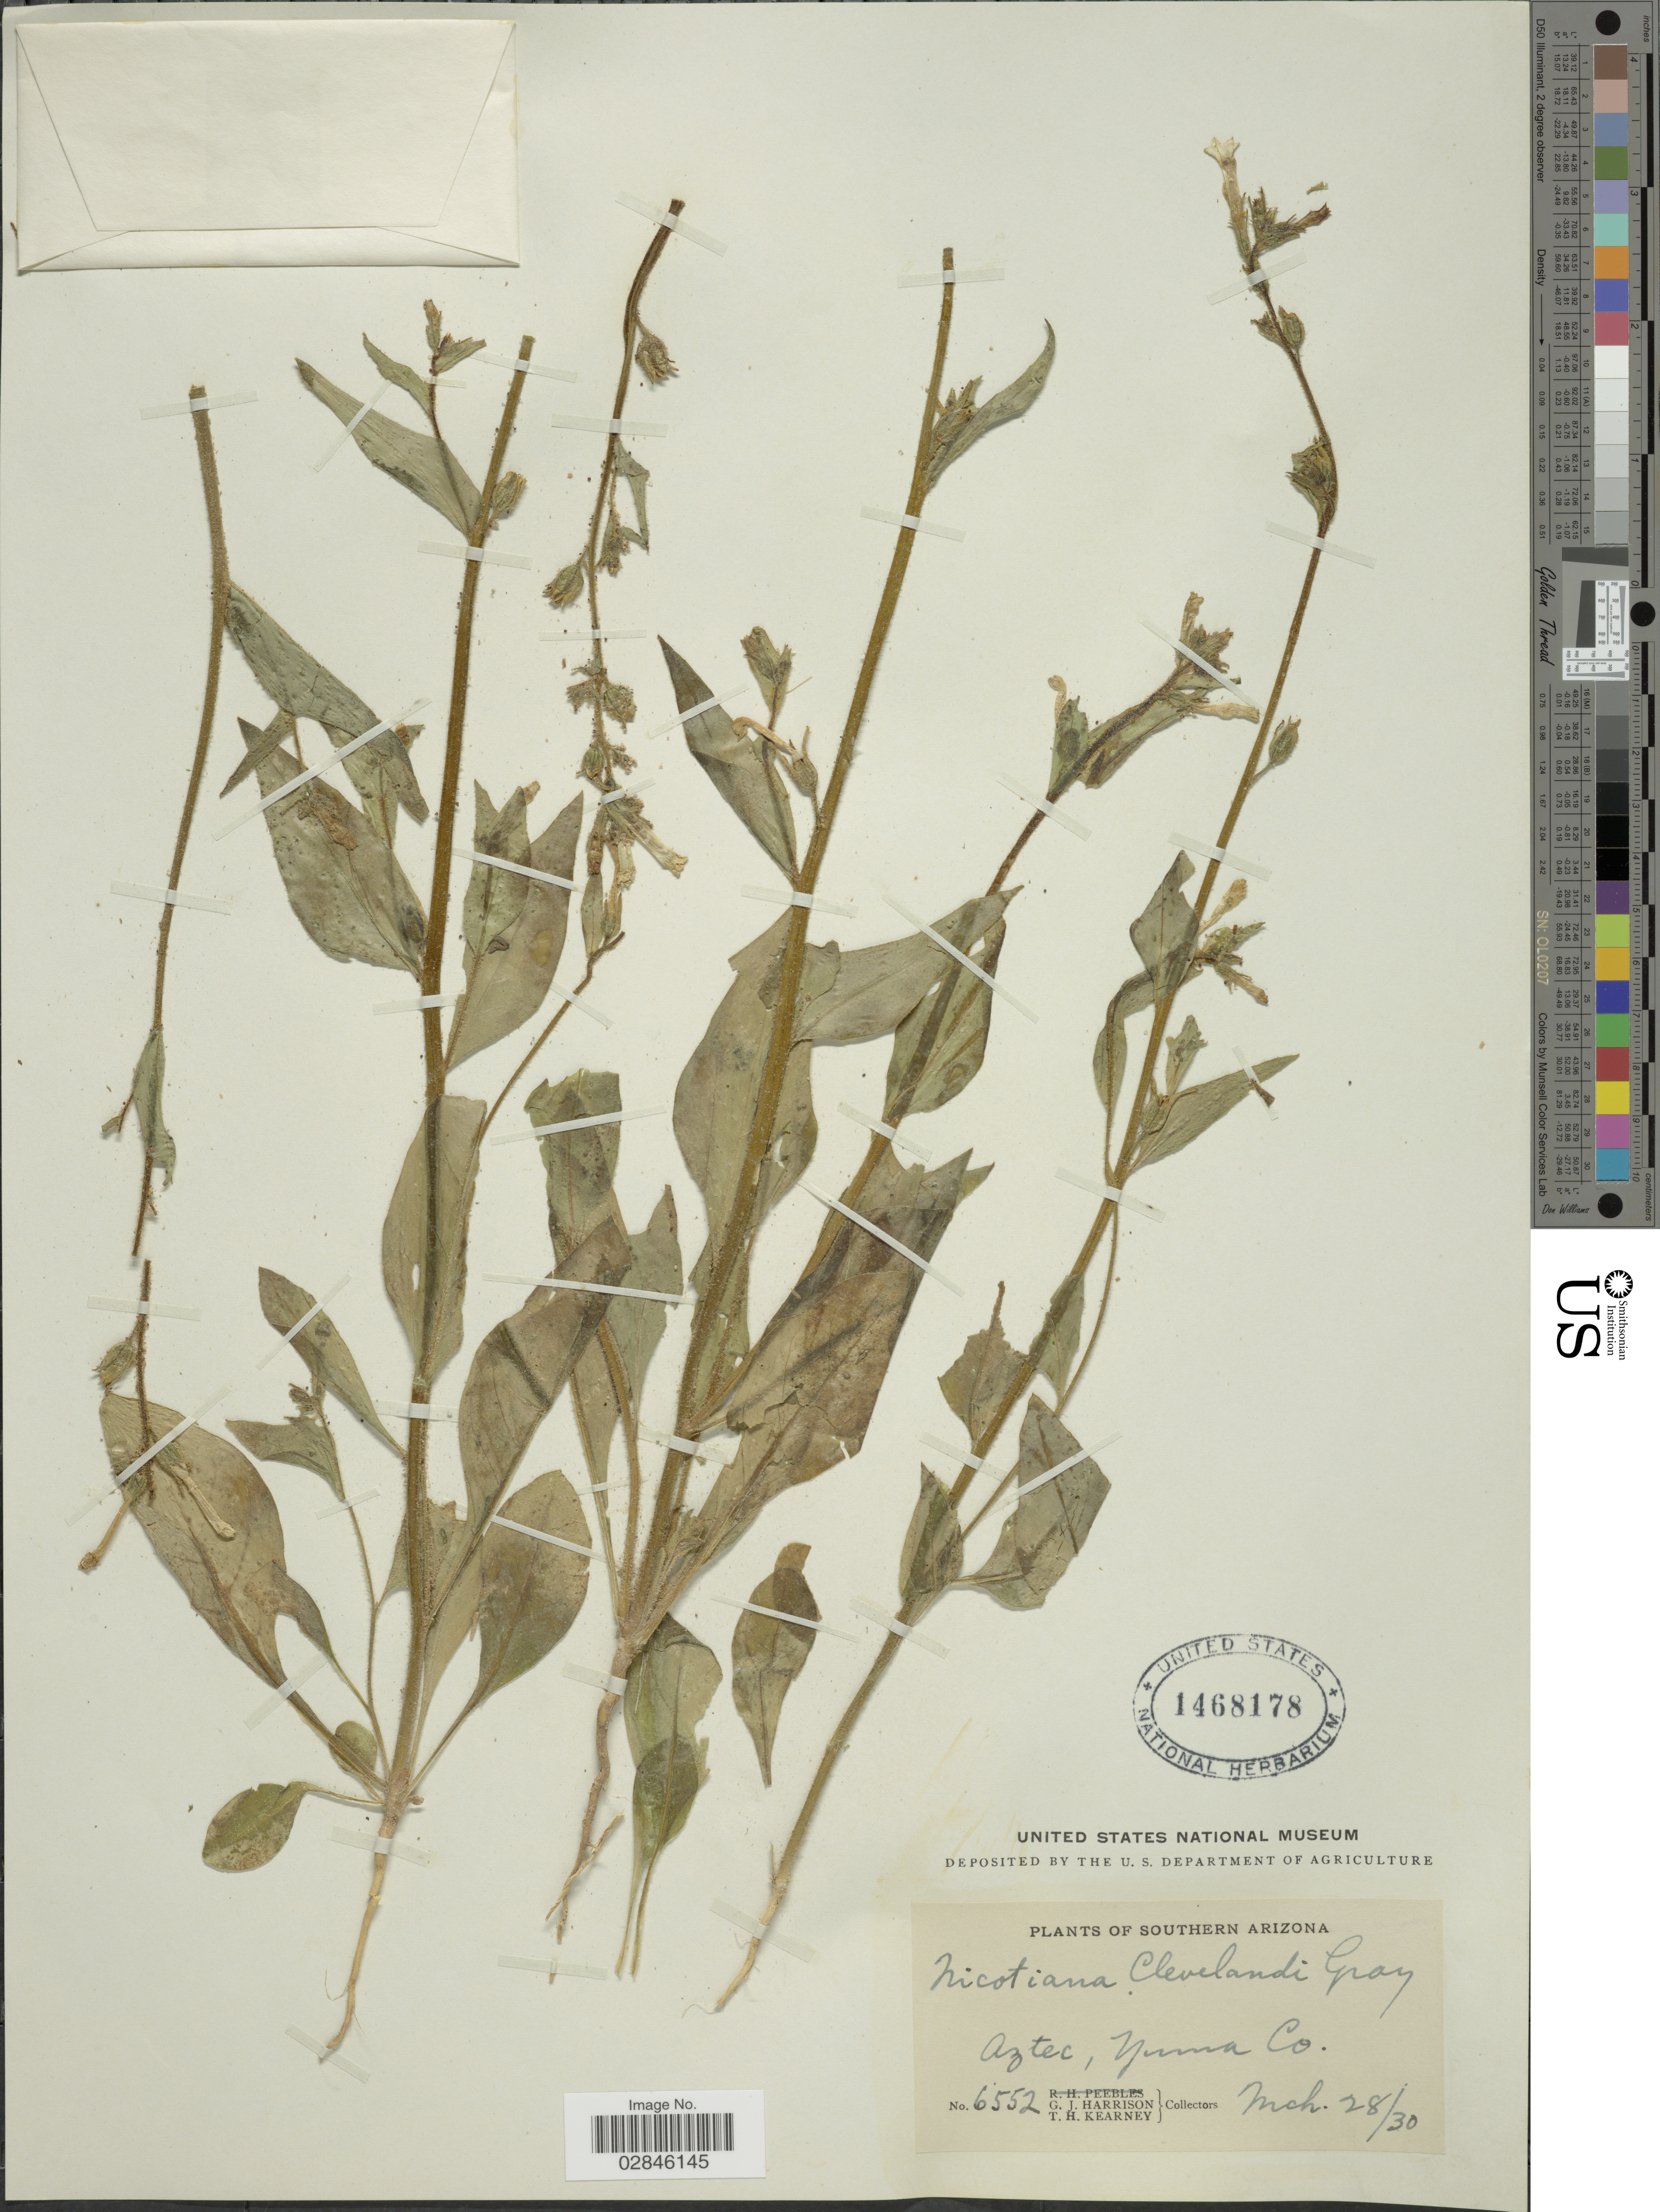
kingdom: Plantae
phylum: Tracheophyta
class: Magnoliopsida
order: Solanales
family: Solanaceae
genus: Nicotiana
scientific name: Nicotiana clevelandii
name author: A. Gray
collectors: G. J. Harrison & T. H. Kearney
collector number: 6552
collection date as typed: Transcribed d/m/y: 28/3/30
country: United States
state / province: Arizona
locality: Southern Arizona. Aztec, Yuma Co.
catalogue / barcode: US 1468178